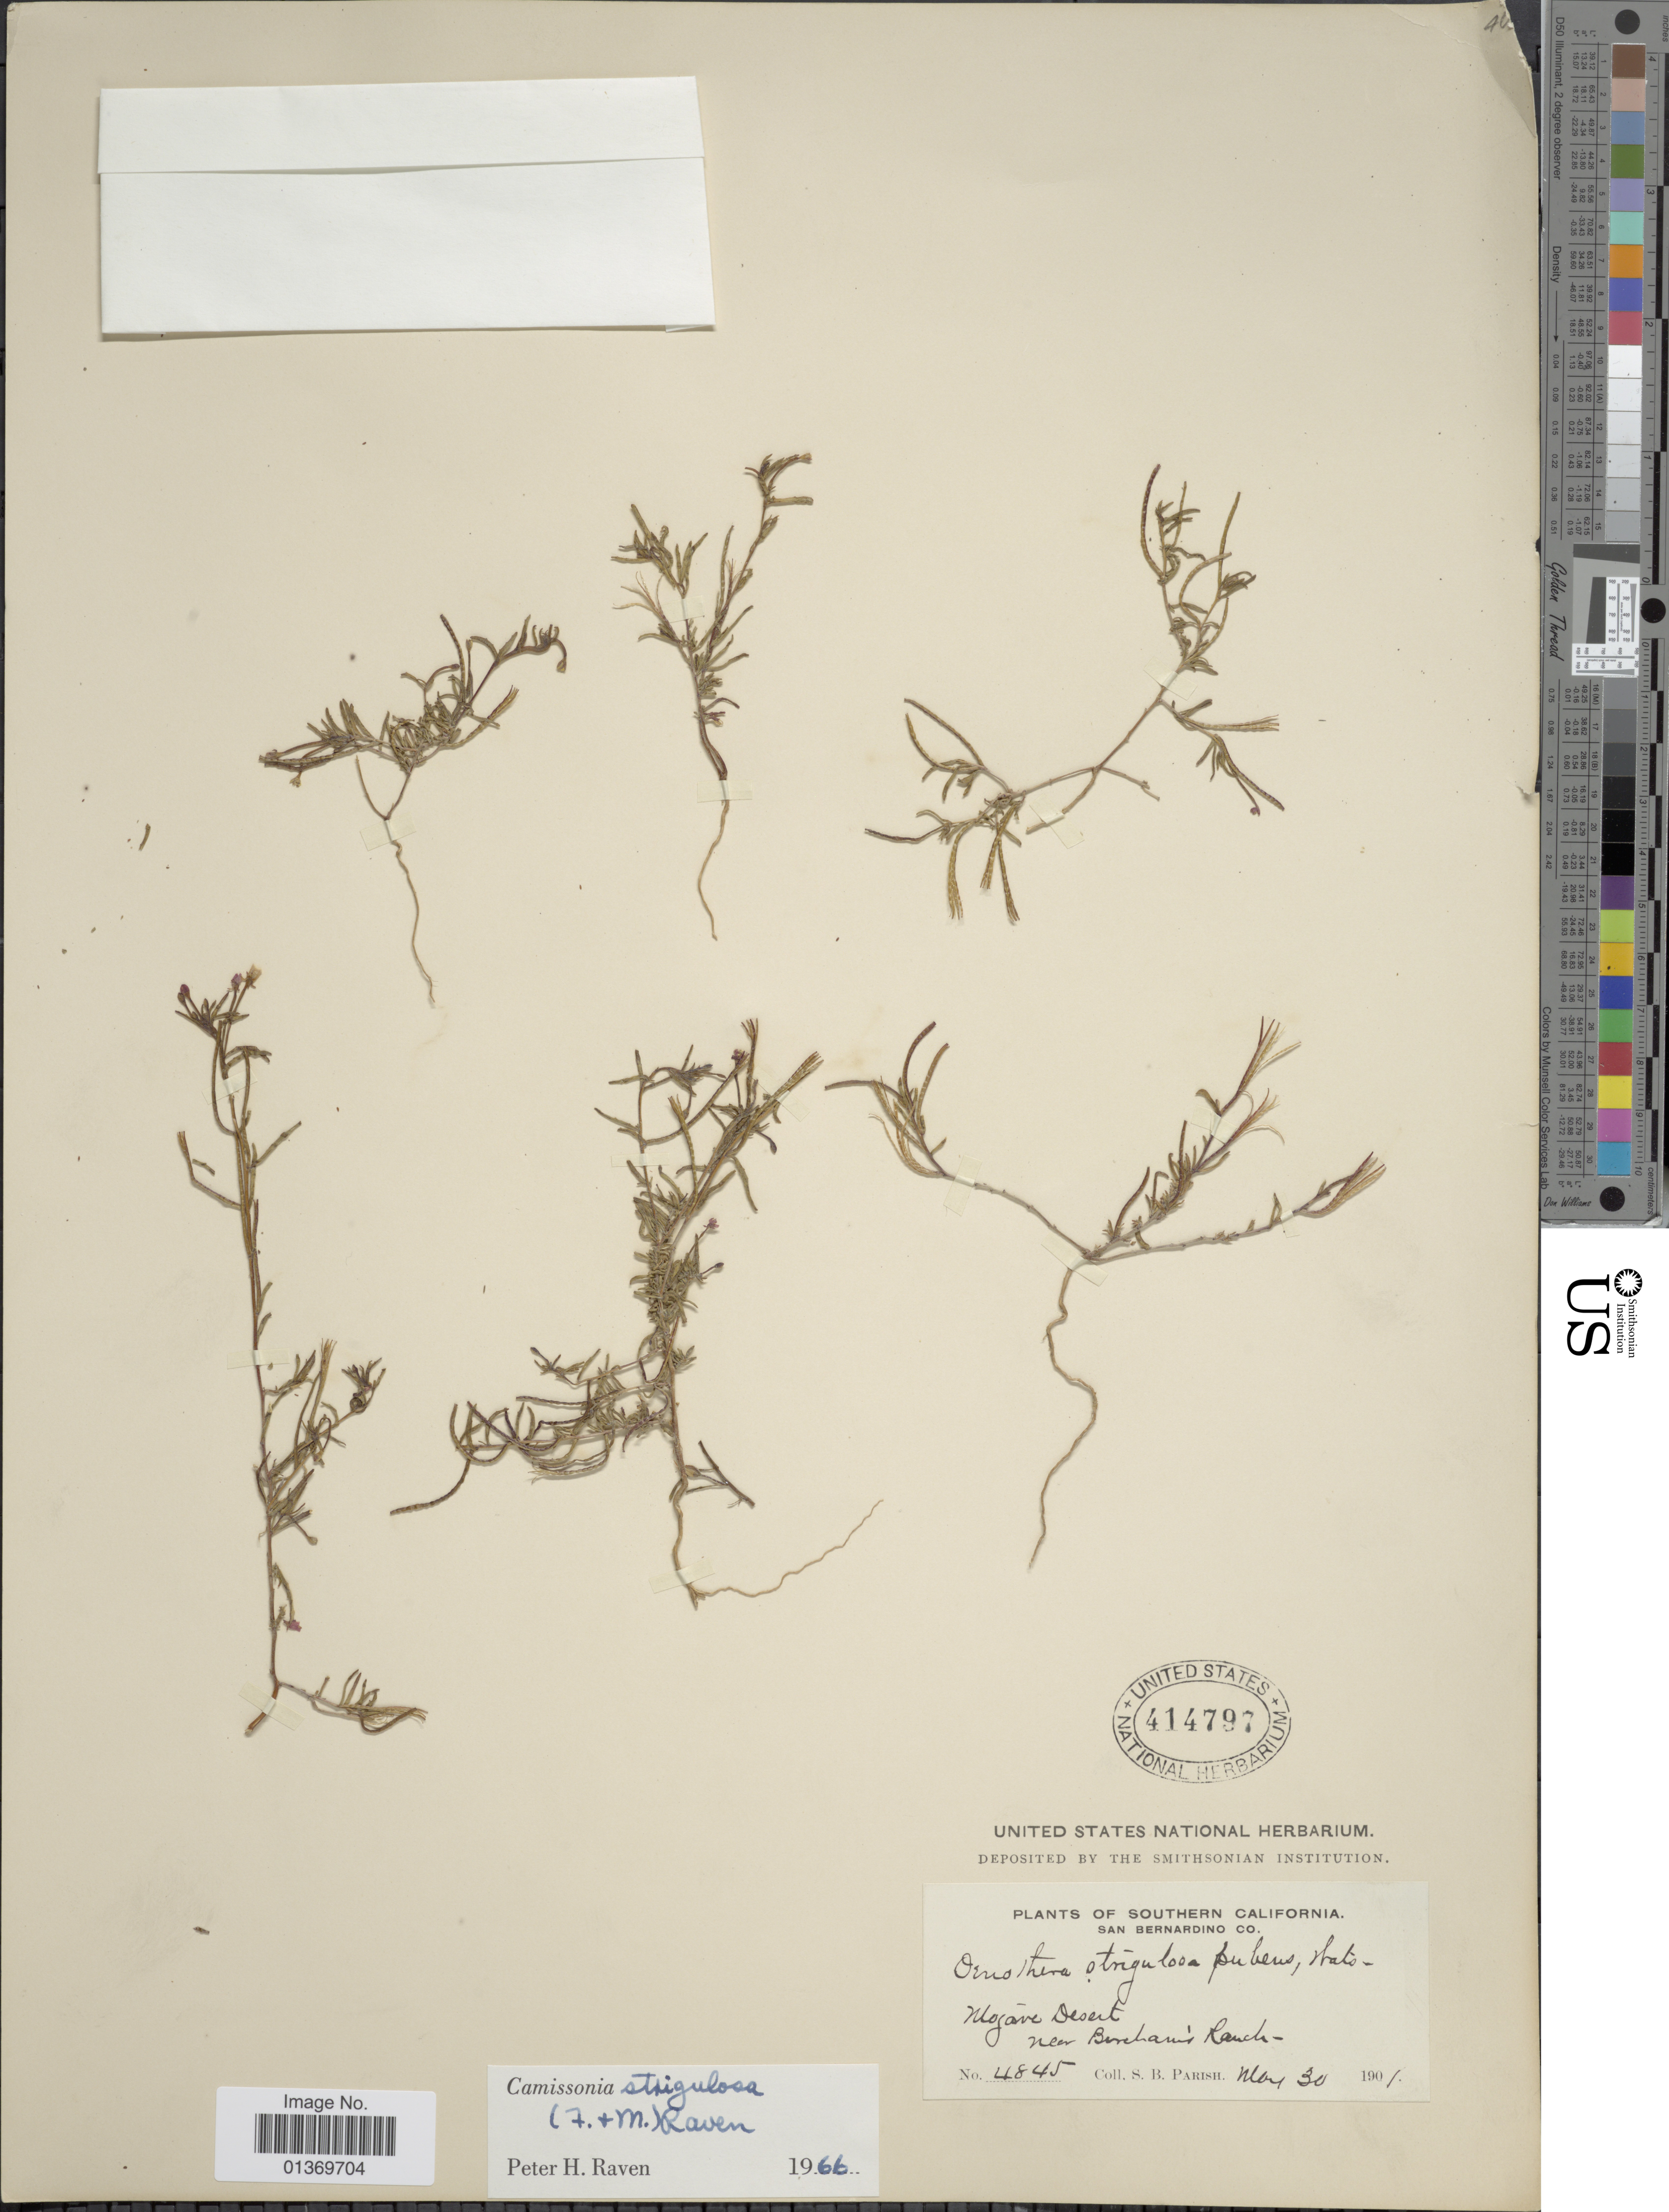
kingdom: Plantae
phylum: Tracheophyta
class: Magnoliopsida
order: Myrtales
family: Onagraceae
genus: Camissonia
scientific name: Camissonia strigulosa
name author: (Fisch. & C.A. Mey.) P.H. Raven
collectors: S. B. Parish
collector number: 4845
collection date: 1901-05-30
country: United States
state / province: California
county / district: San Bernardino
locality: Southern California, San Bernardino Co., Mojave Desert, near Burcham's Ranch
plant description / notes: Corrected "Bercham's Ranch" to Burcham's Ranch. Filled county field.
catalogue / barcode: US 414797